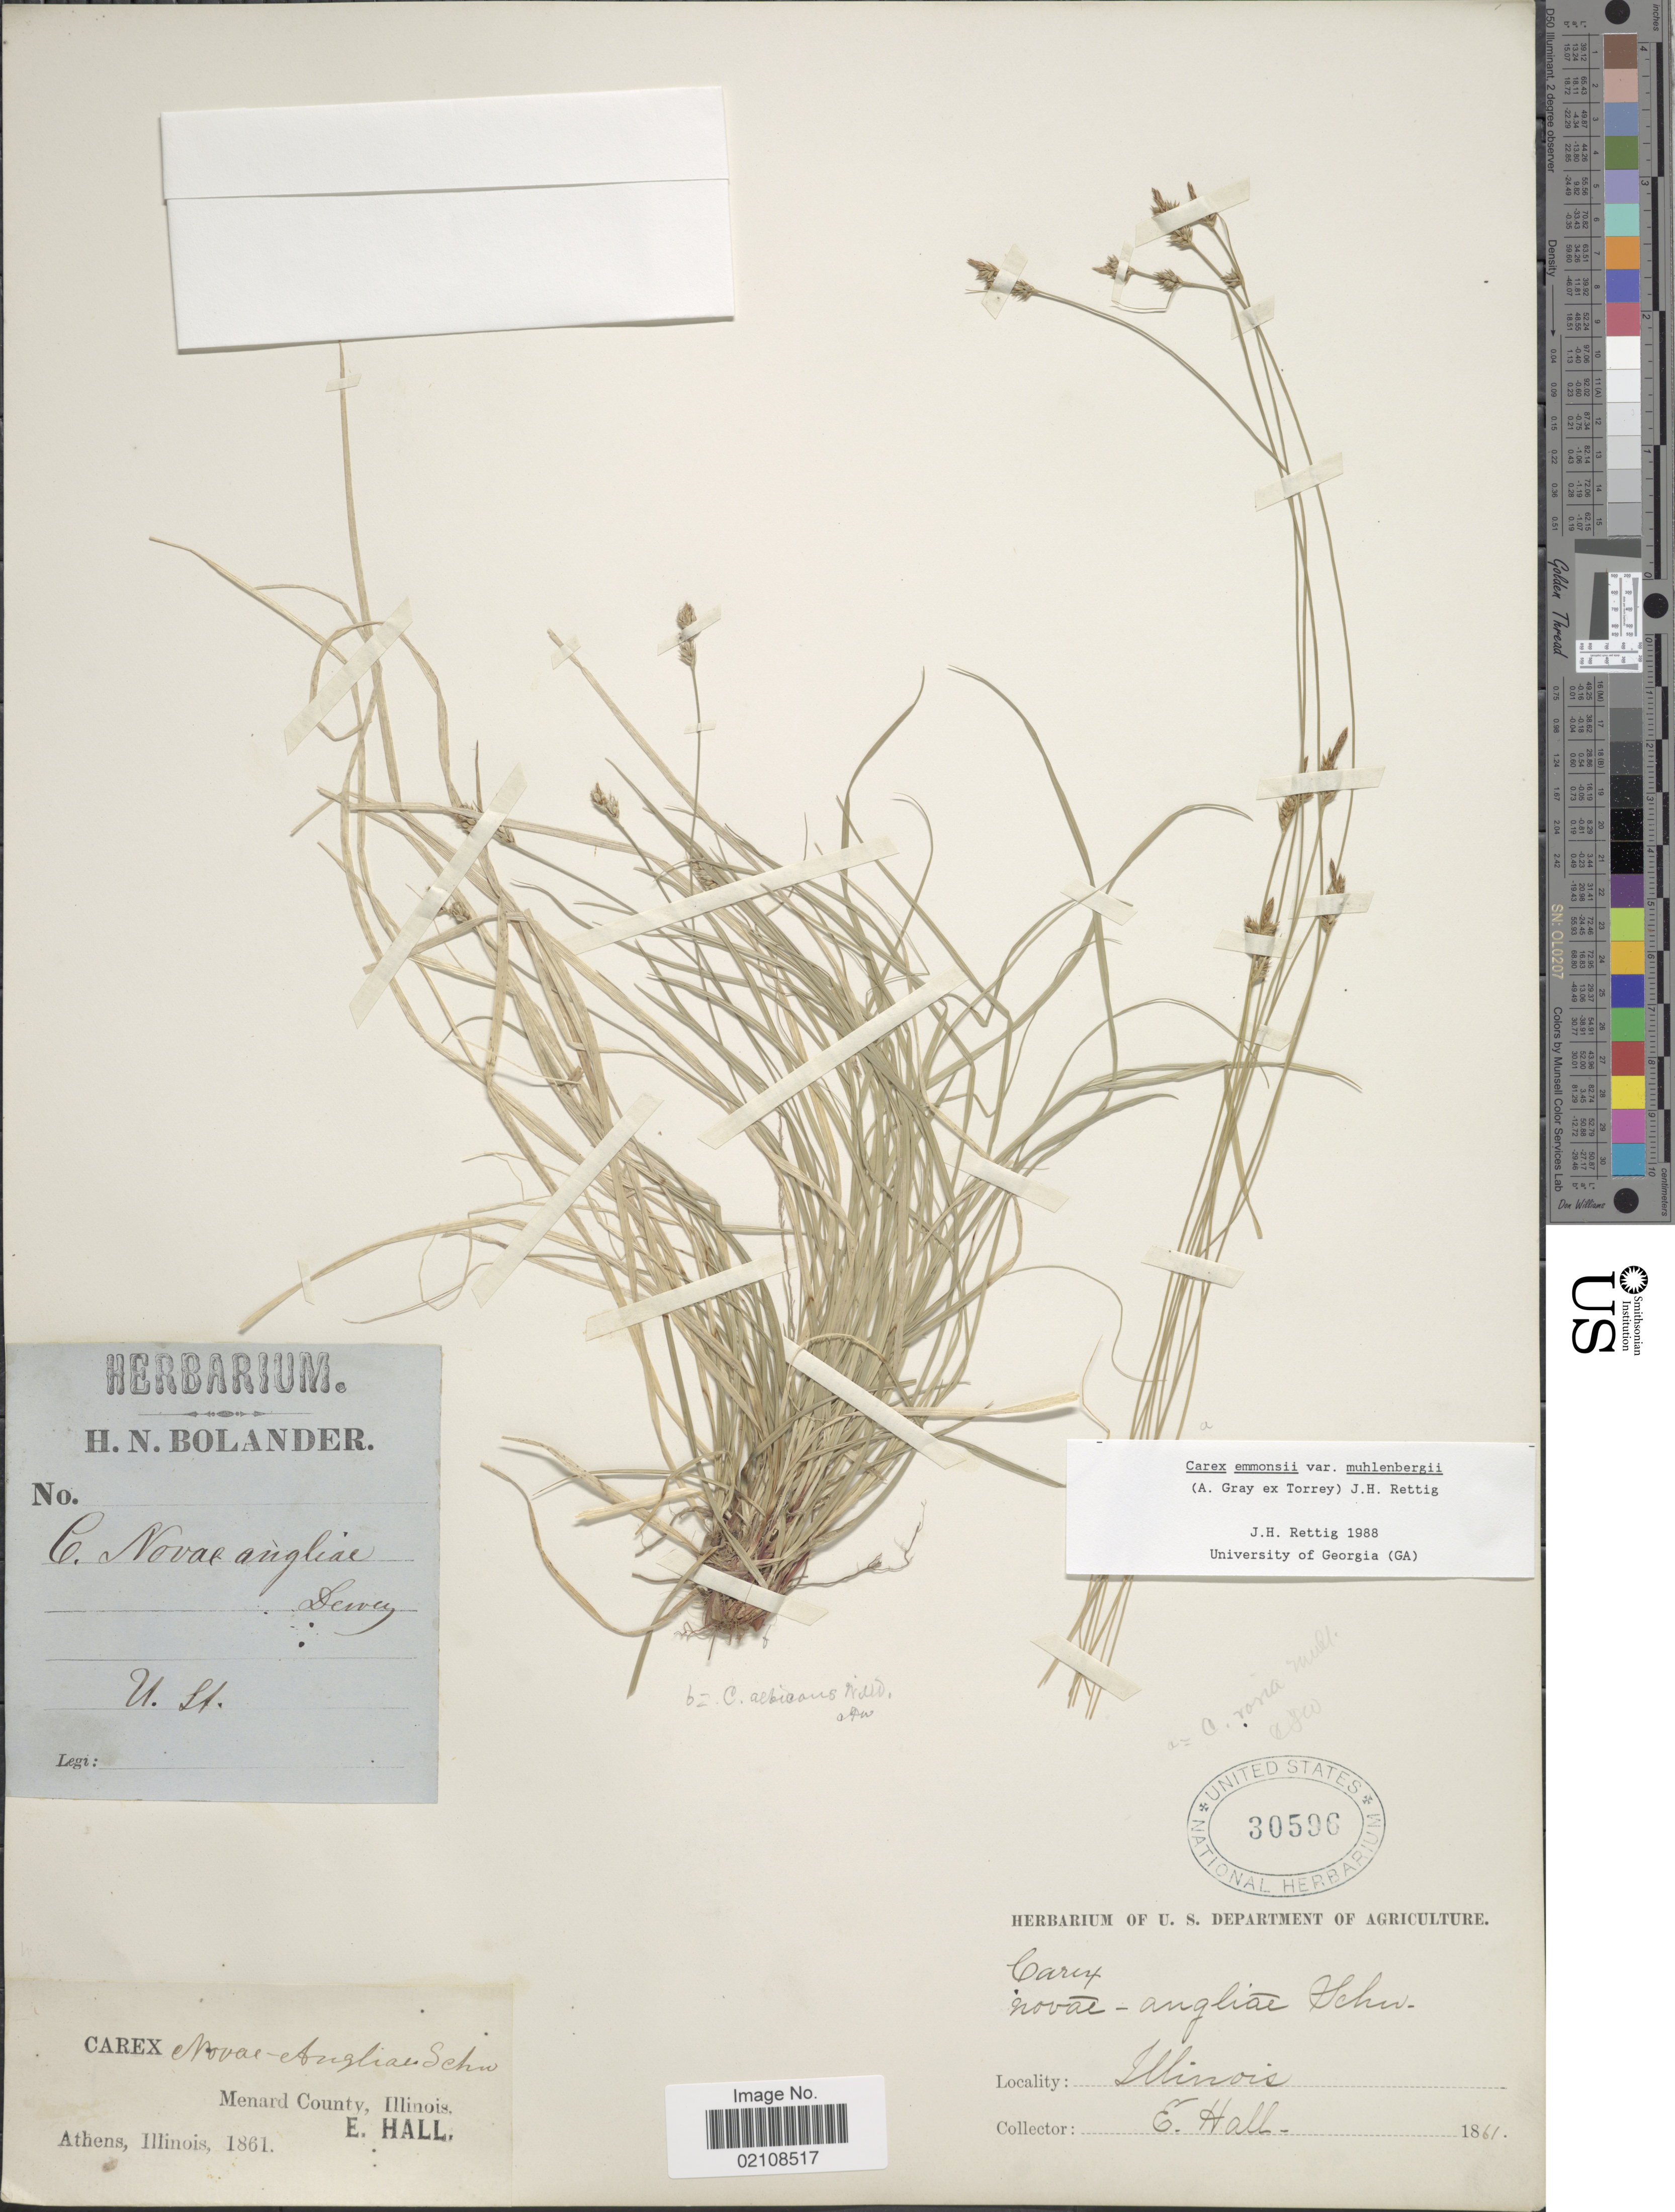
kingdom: Plantae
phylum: Tracheophyta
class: Liliopsida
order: Poales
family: Cyperaceae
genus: Carex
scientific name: Carex albicans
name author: Willd. ex Spreng.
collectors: E. Hall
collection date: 1861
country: United States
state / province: Illinois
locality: Menard County, Athens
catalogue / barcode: US 30596